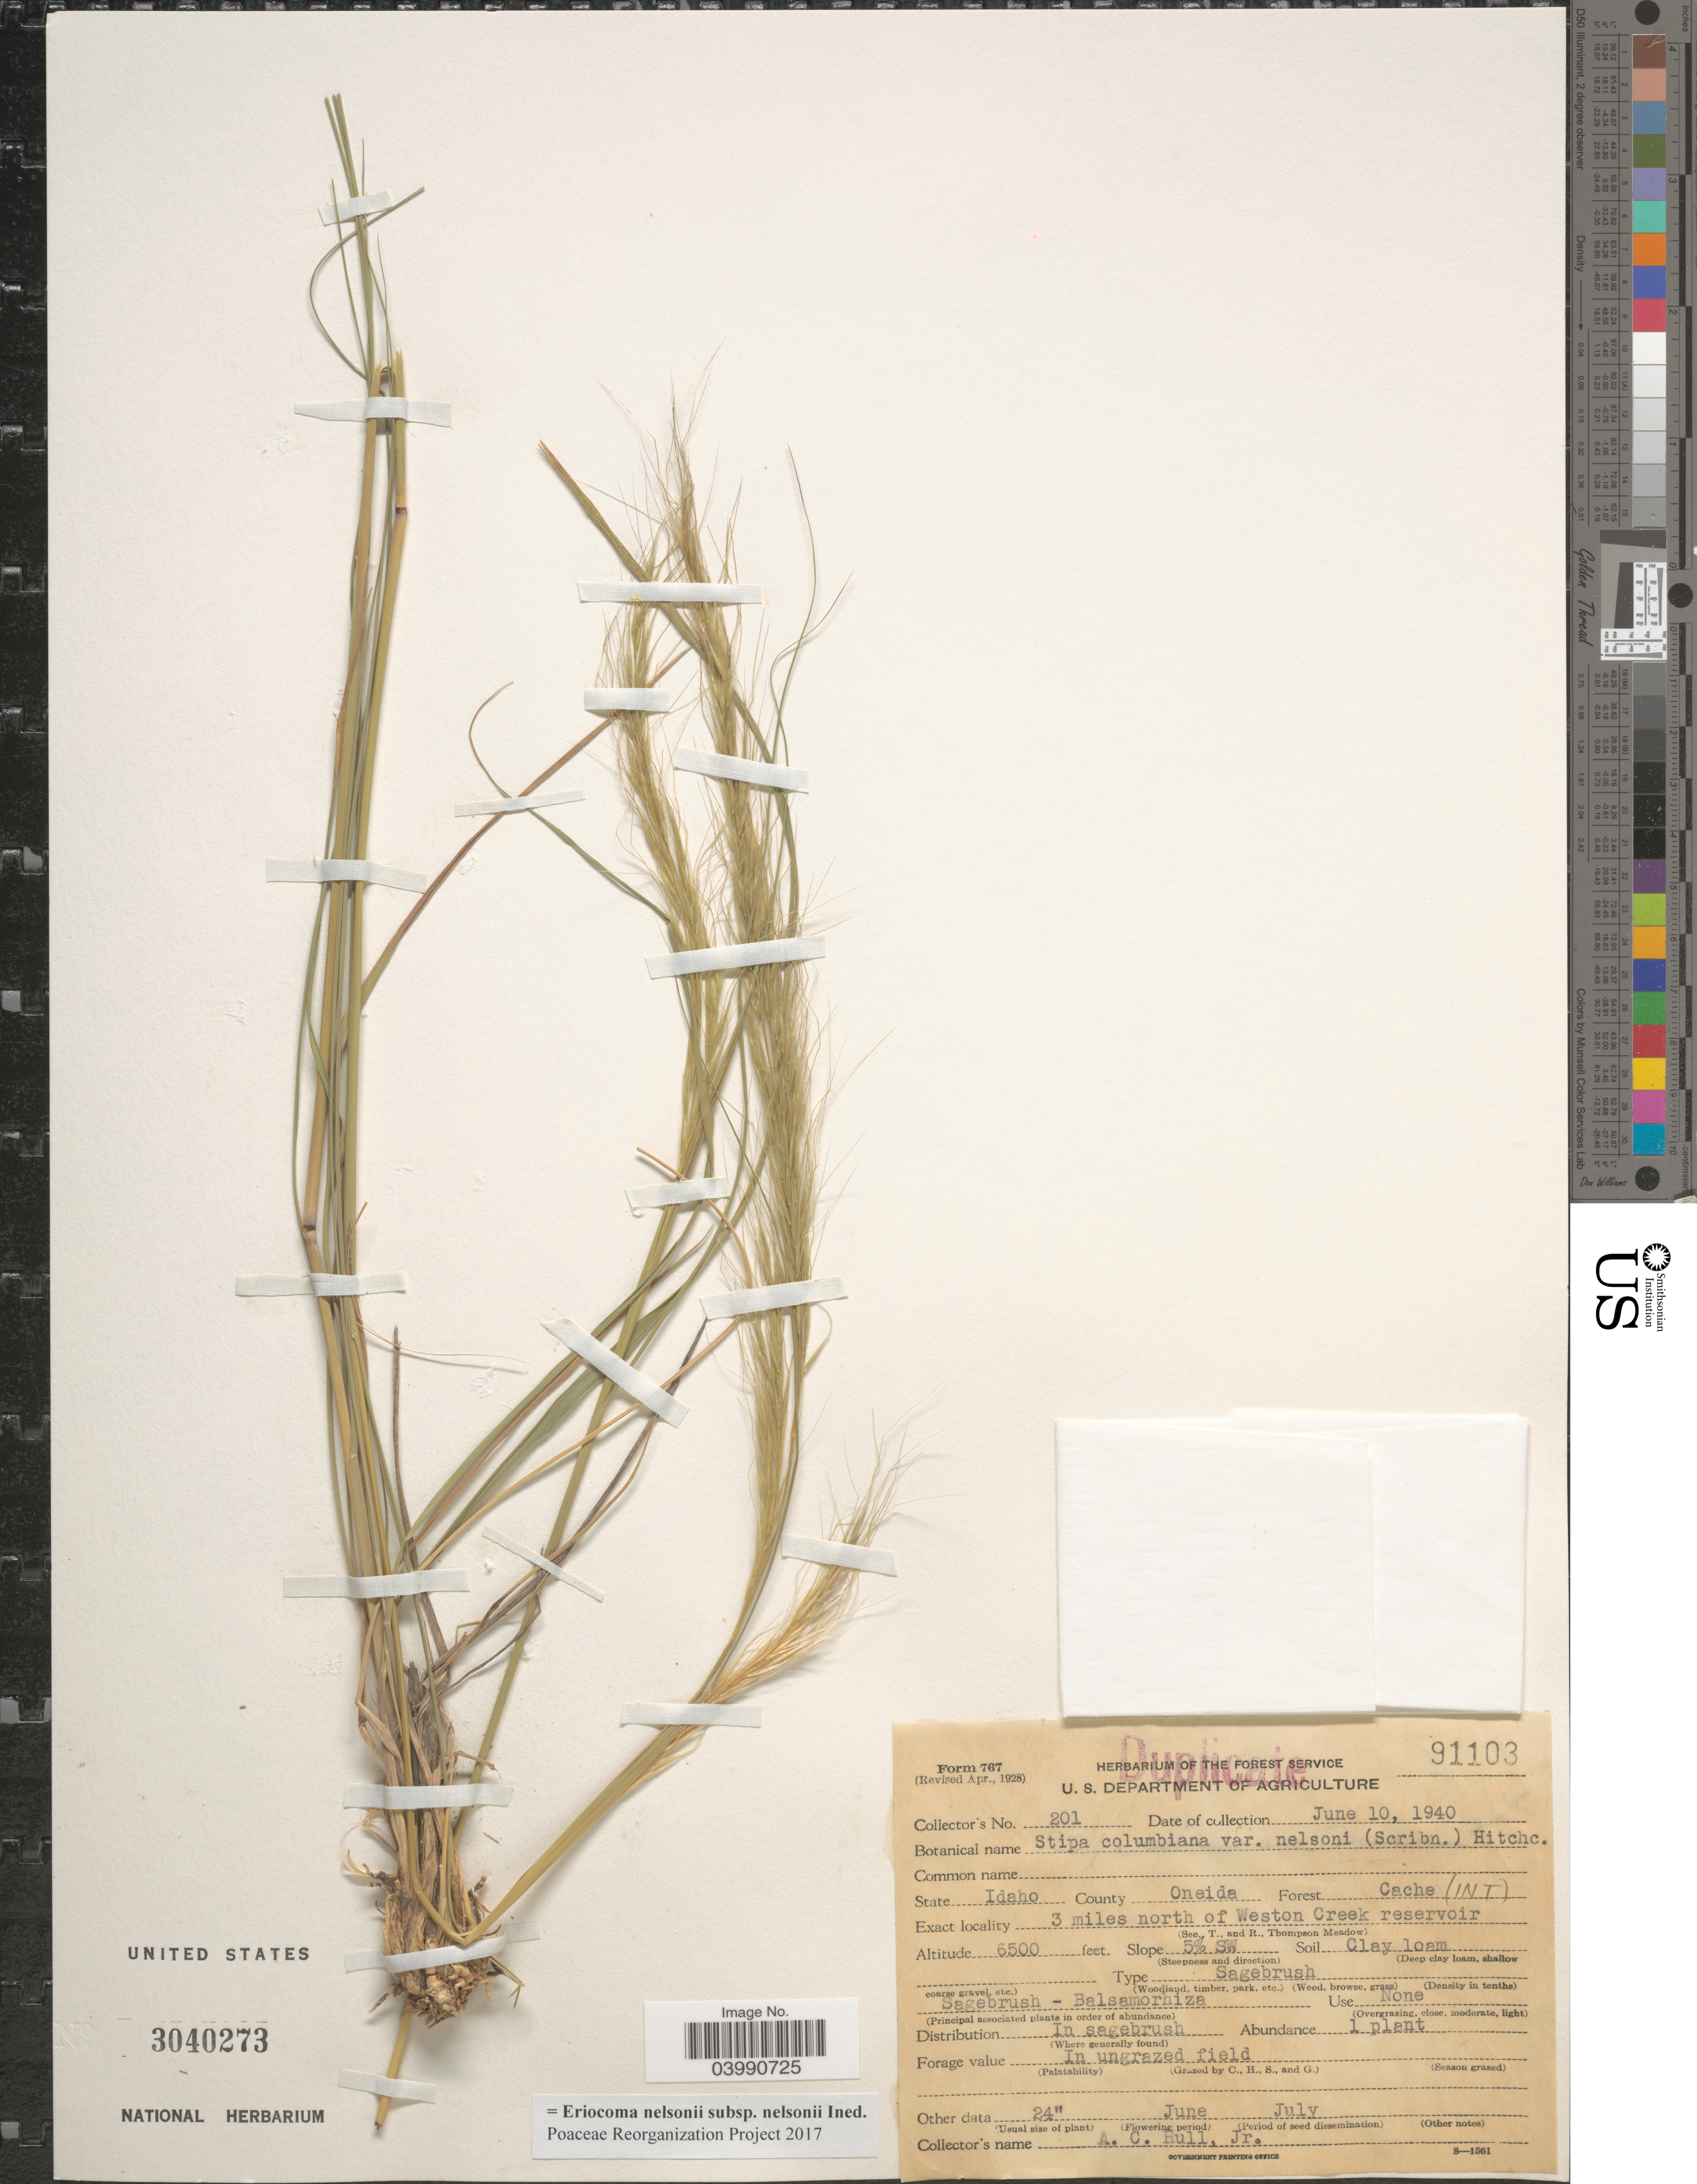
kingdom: Plantae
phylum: Tracheophyta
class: Liliopsida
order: Poales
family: Poaceae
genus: Eriocoma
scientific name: Eriocoma nelsonii subsp. nelsonii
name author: (Scribn.) Romasch.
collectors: A. Hull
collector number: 201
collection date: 1940-06-10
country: United States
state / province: Idaho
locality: County Oneida. Forest Cache (INT). 3 miles north of Weston Creek reservoir.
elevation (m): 1981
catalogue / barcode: US 3040273